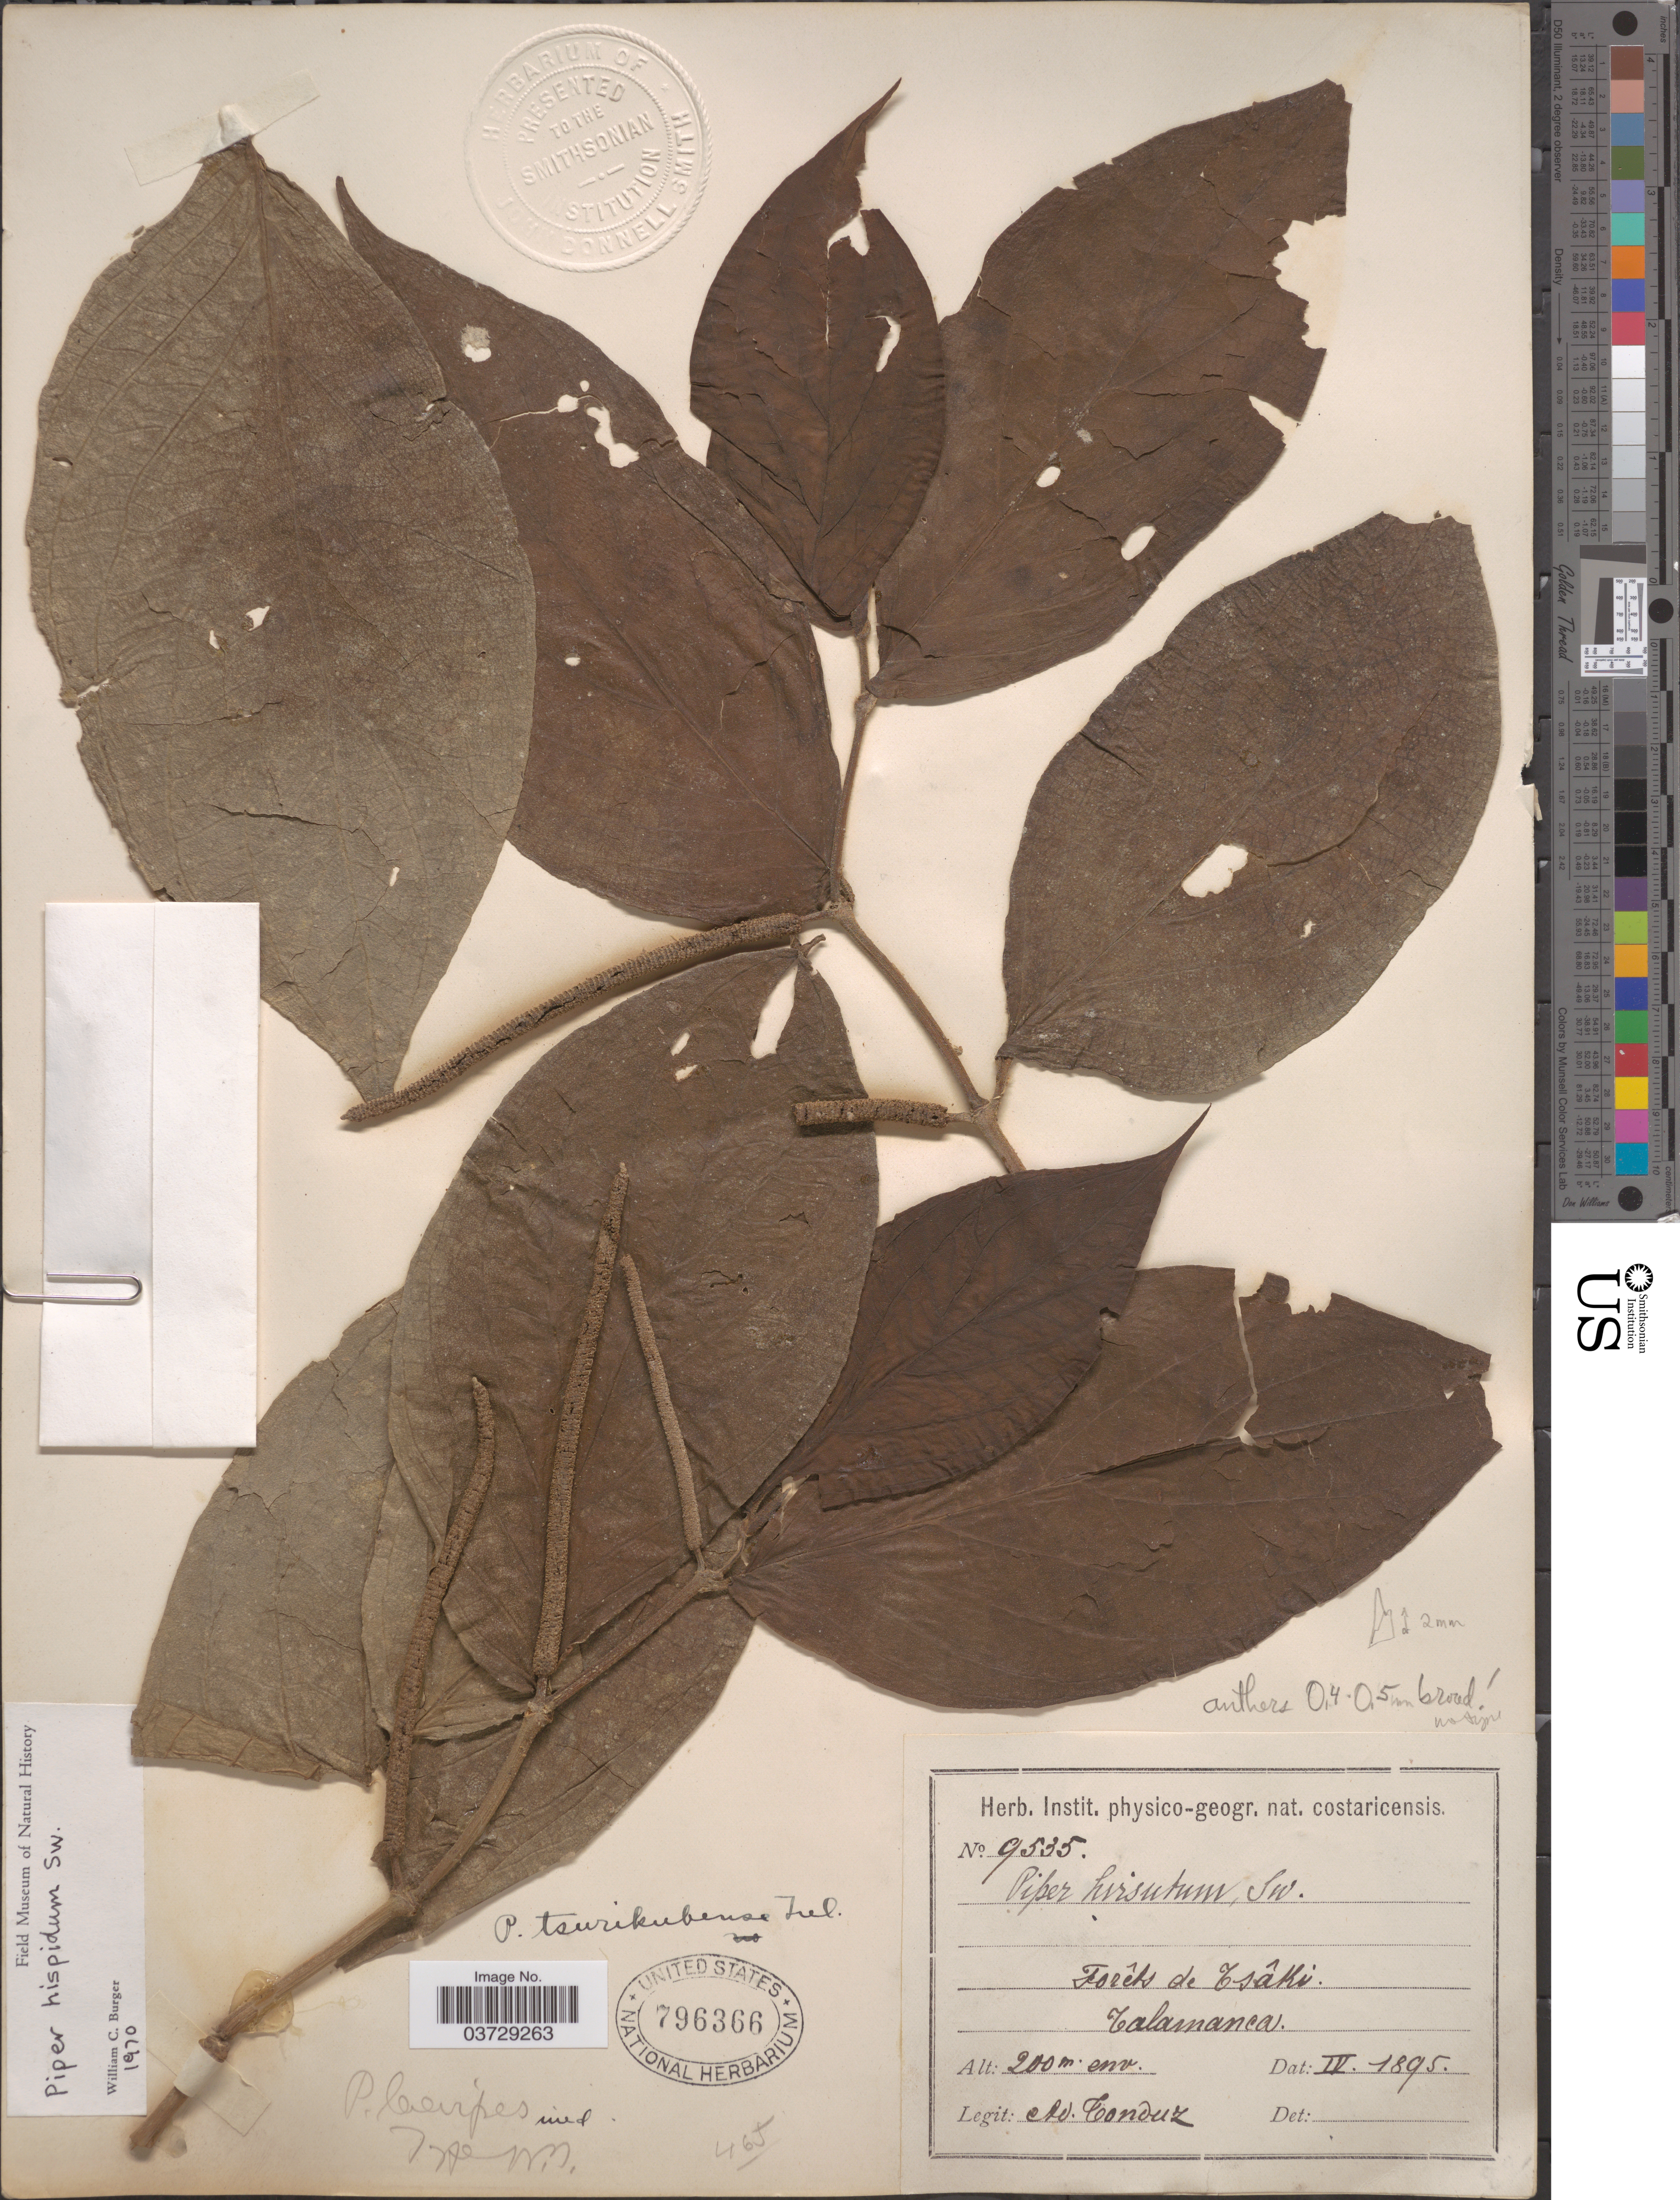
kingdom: Plantae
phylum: Tracheophyta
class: Magnoliopsida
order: Piperales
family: Piperaceae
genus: Piper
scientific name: Piper hispidum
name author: Sw.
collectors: A. Tonduz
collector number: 9535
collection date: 1895-04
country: Costa Rica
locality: Forêts de Tsâki, Talamanca.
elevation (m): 200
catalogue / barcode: US 796366